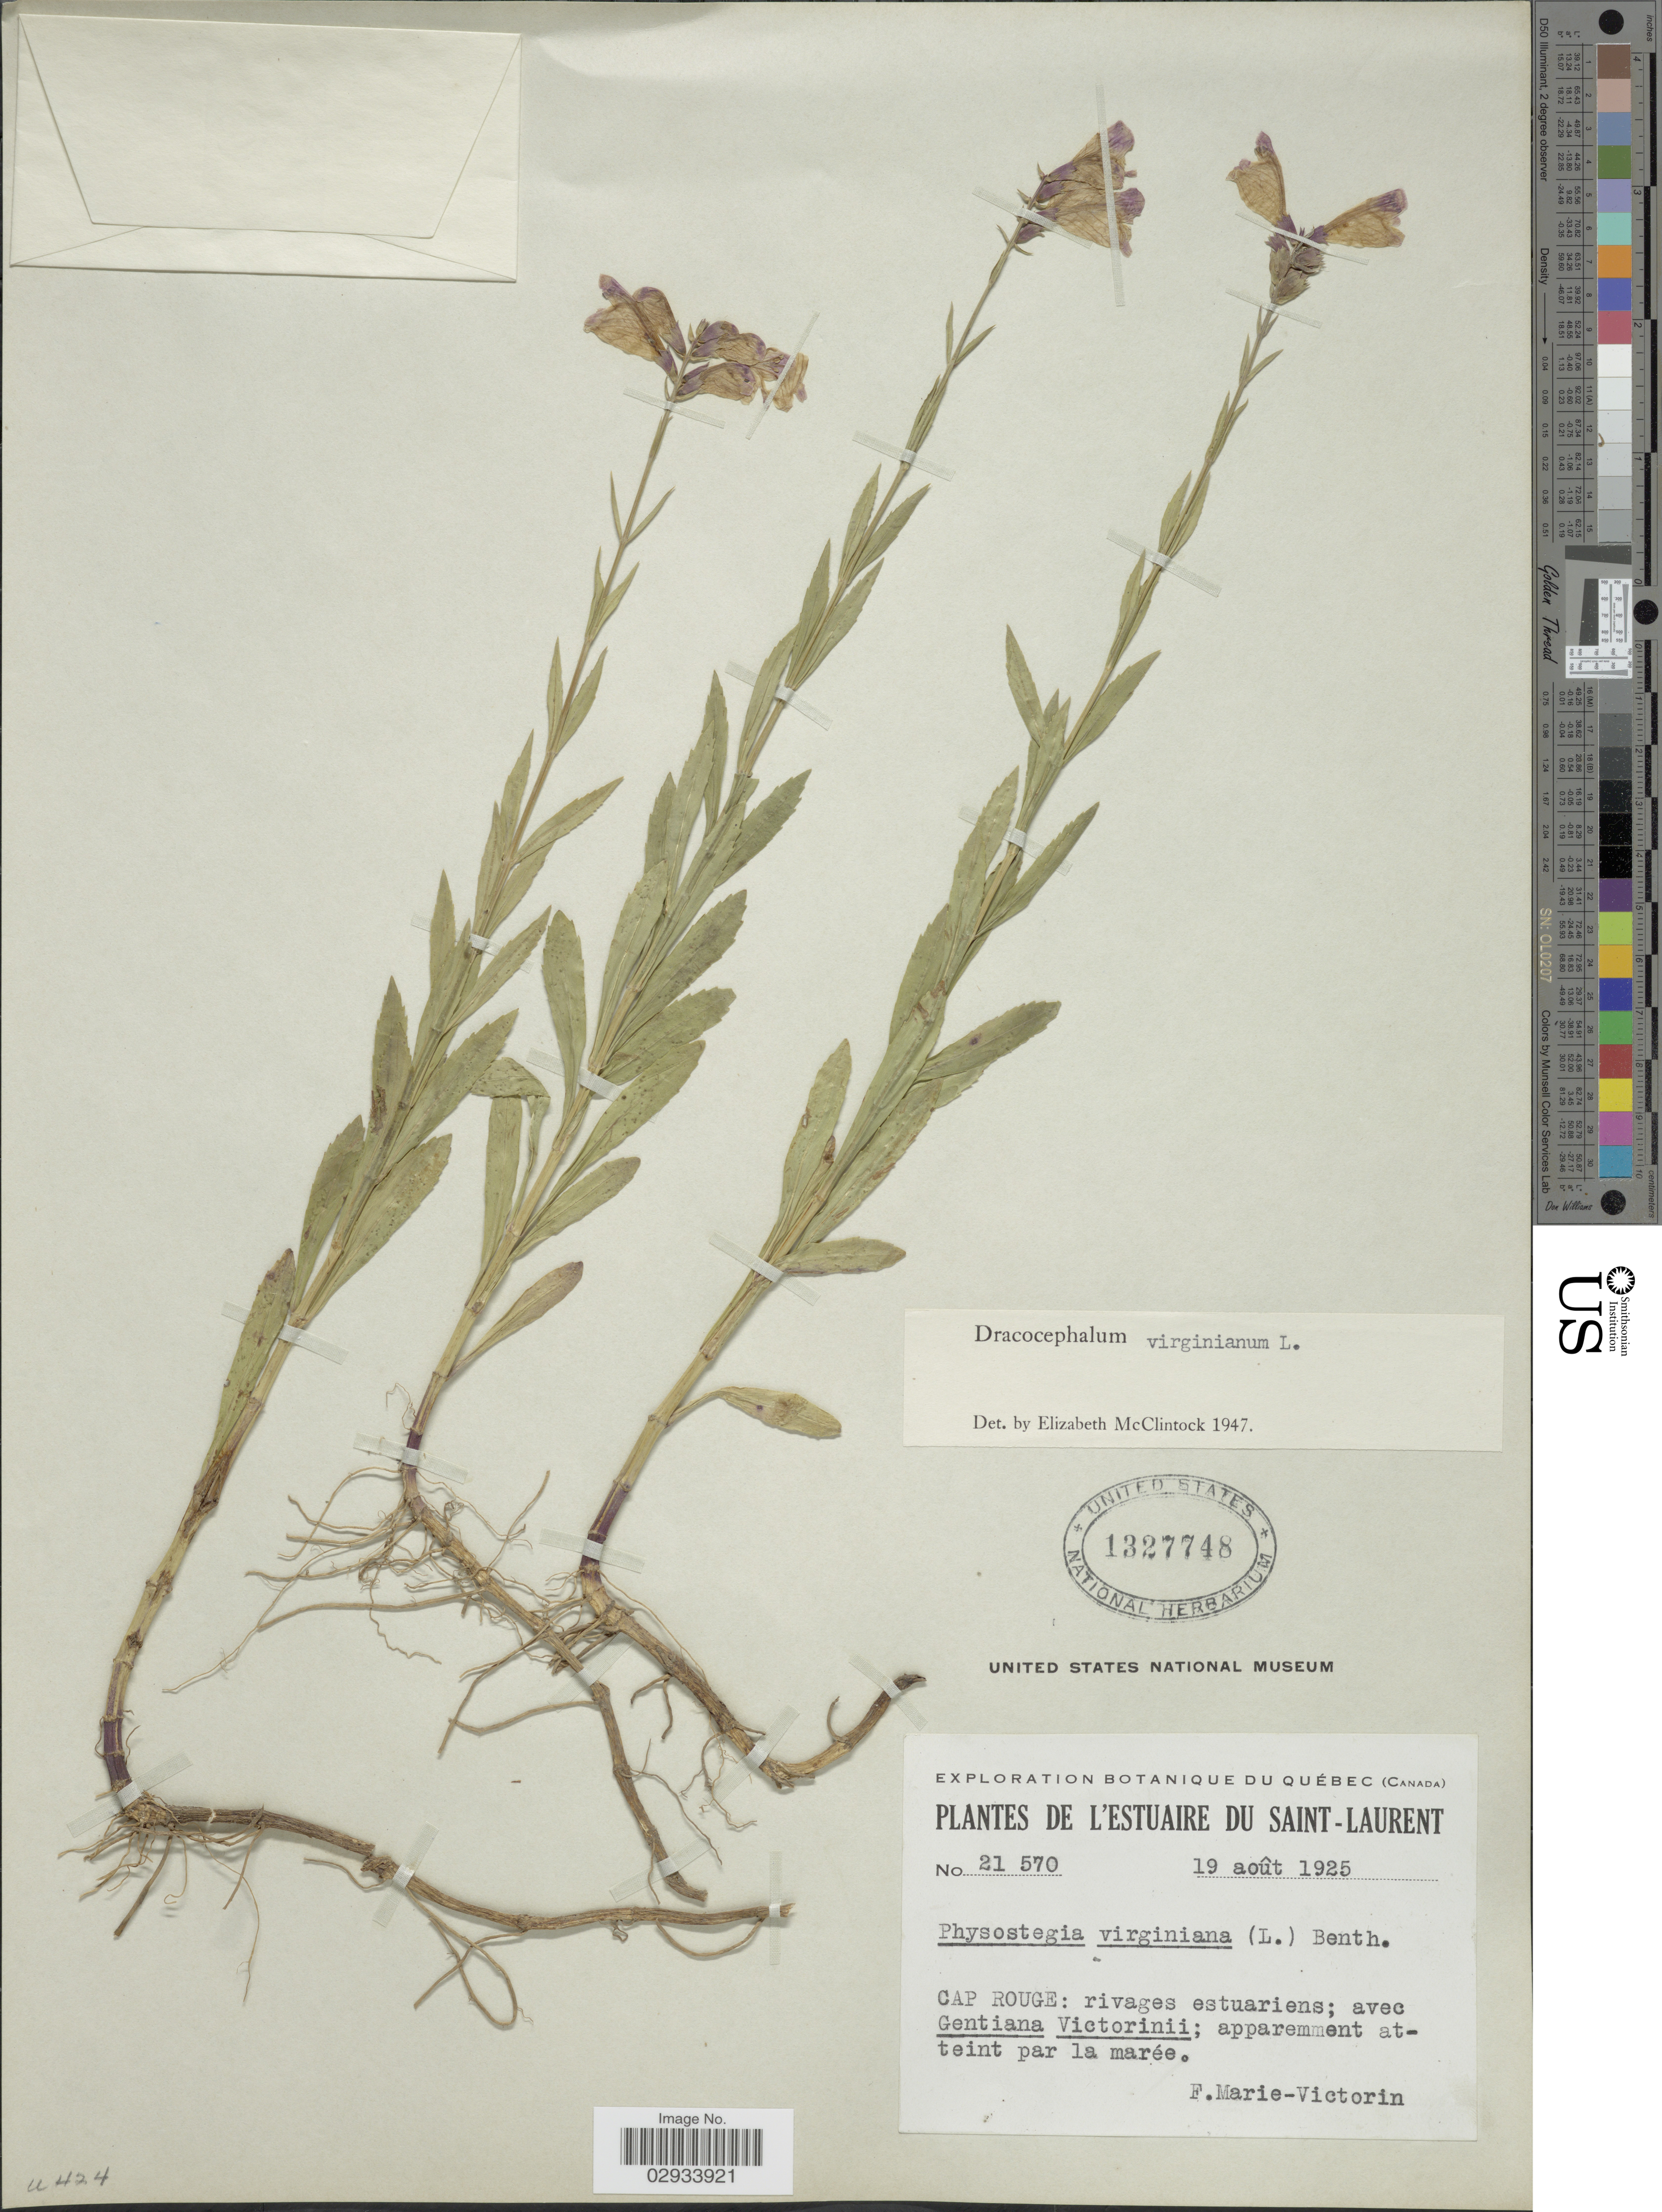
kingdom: Plantae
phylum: Tracheophyta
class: Magnoliopsida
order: Lamiales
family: Lamiaceae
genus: Physostegia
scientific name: Physostegia virginiana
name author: (L.) Benth.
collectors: F. Marie-Victorin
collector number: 21570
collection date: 1925-08-19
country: Canada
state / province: Quebec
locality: De L'Estuaire Du Saint-Laurent, Cap Rouge: rivages estuariens.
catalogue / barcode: US 1327748